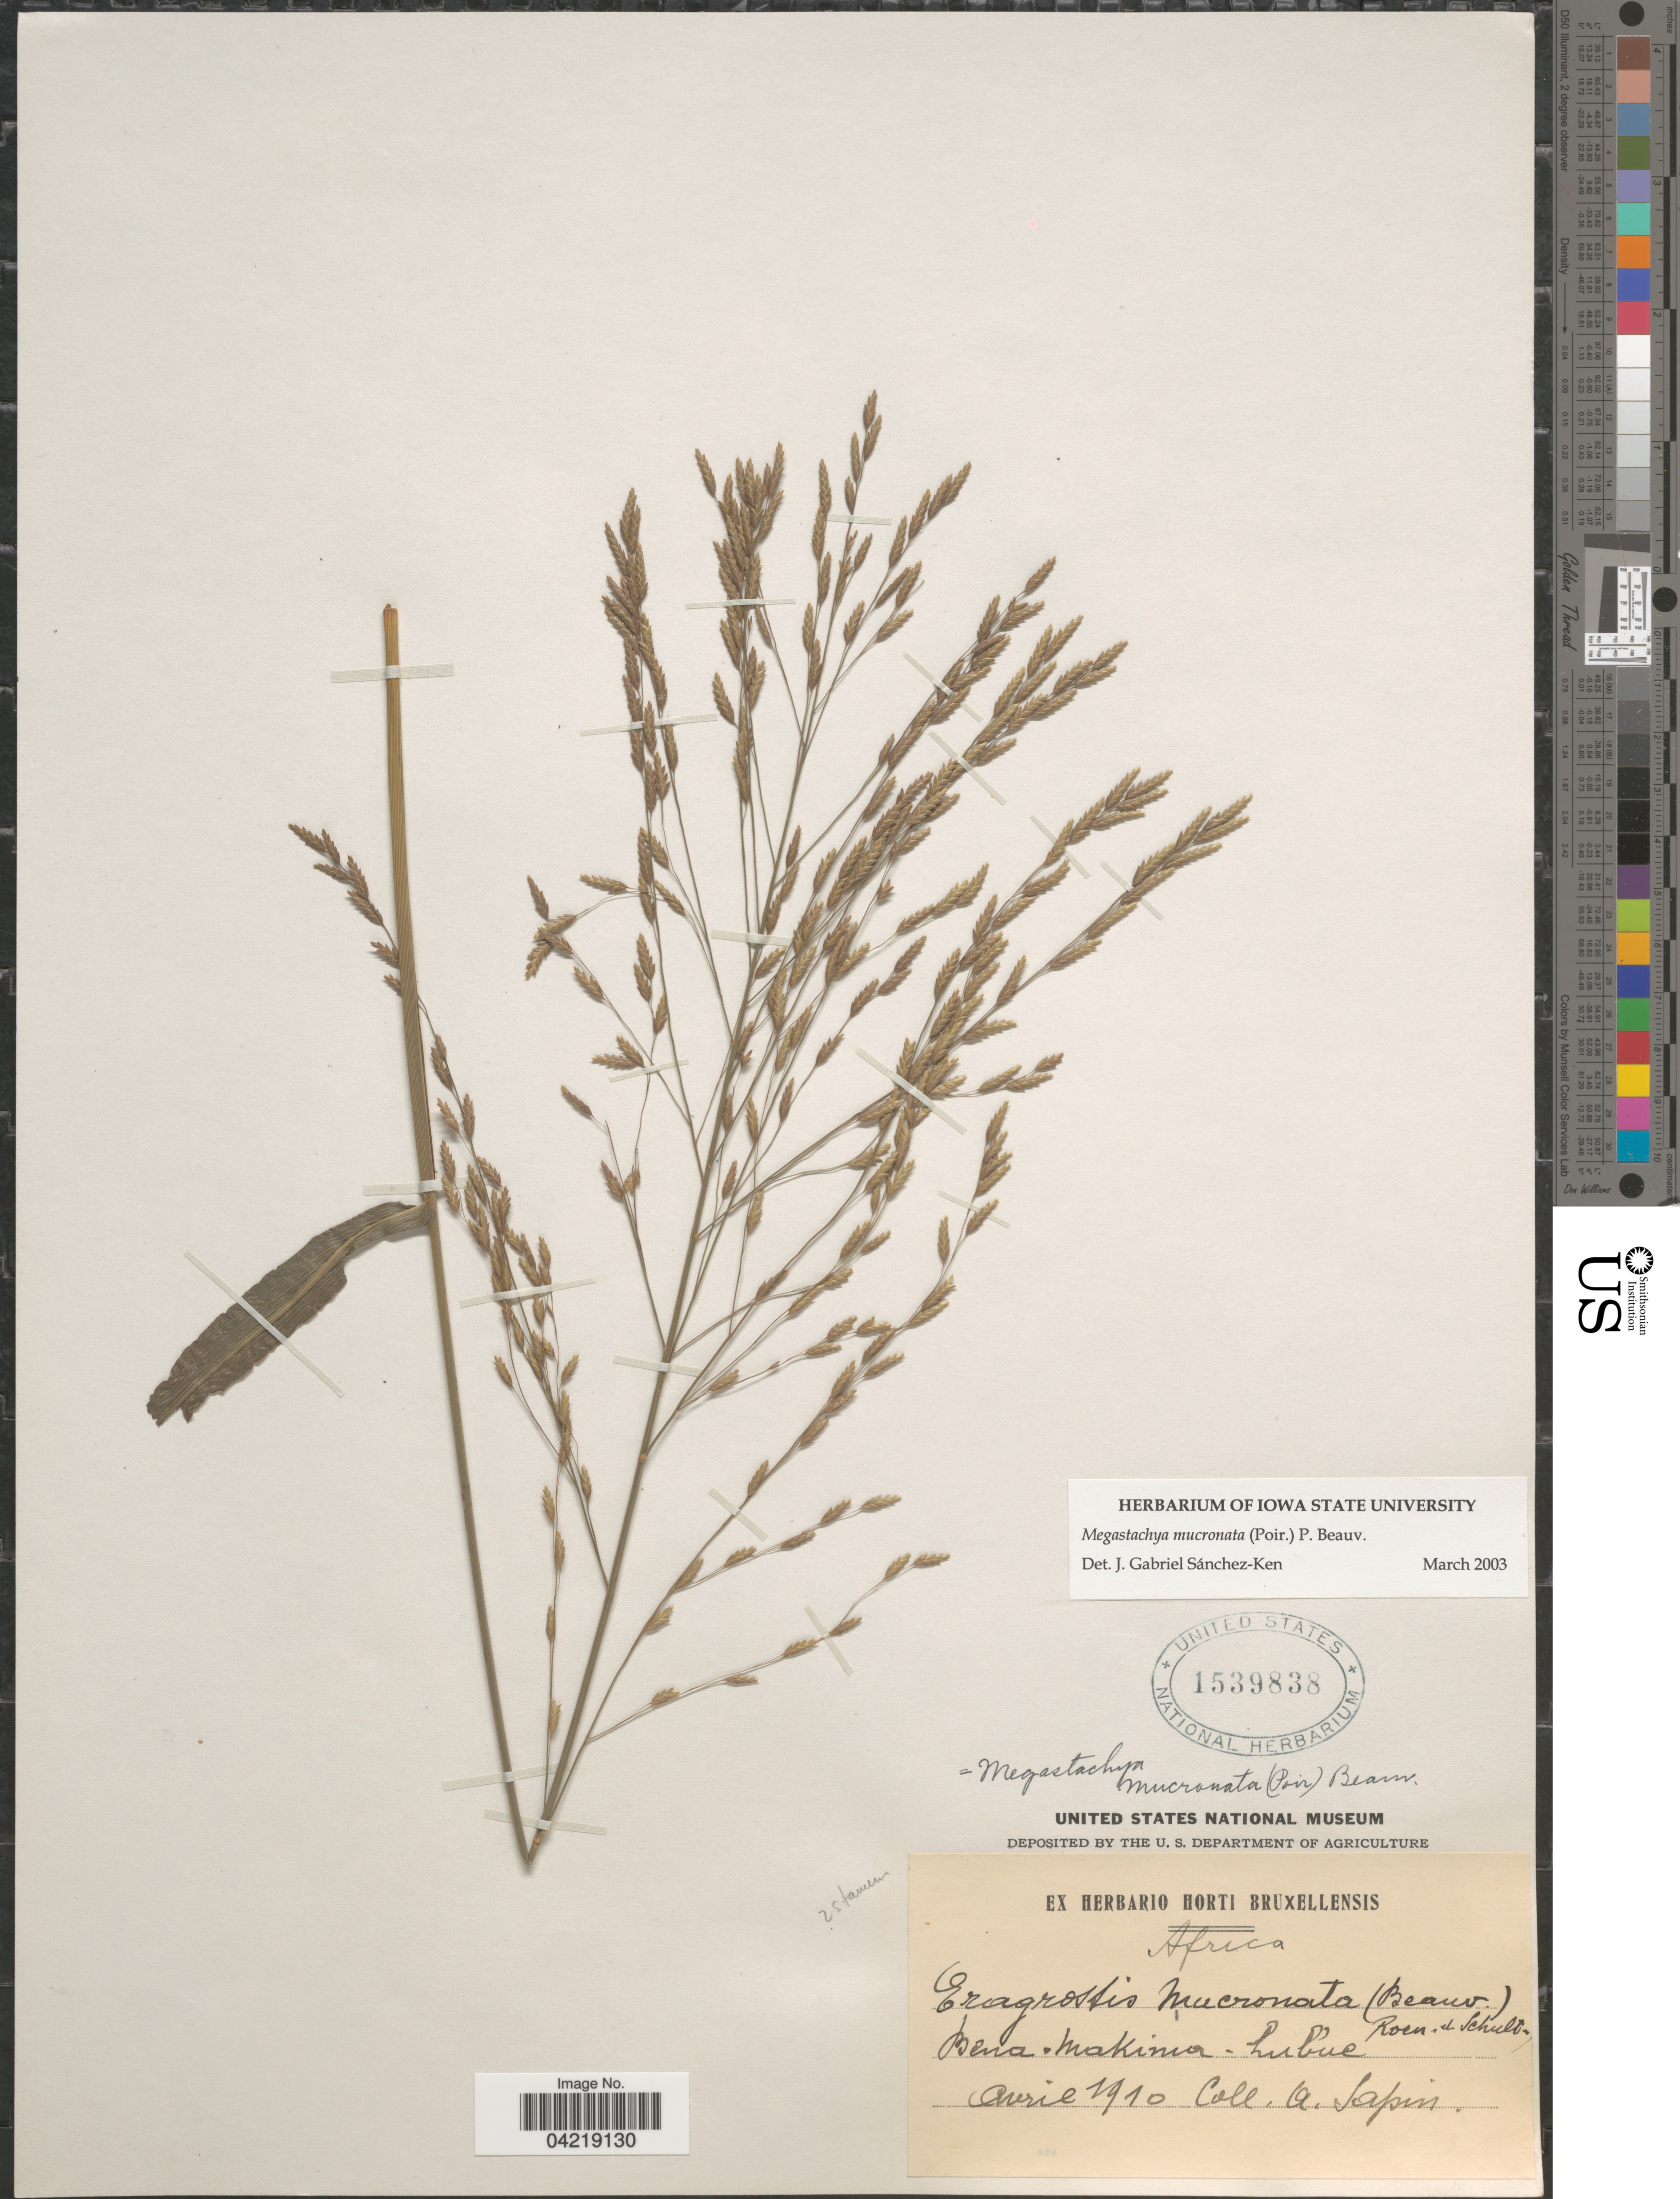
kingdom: Plantae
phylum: Tracheophyta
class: Liliopsida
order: Poales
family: Poaceae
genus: Megastachya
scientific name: Megastachya mucronata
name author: (Poir.) P. Beauv.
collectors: A. Sapin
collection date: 1910-04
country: Congo, Democratic Republic of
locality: Bena-Makima-Lubue. Africa.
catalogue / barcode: US 1539838